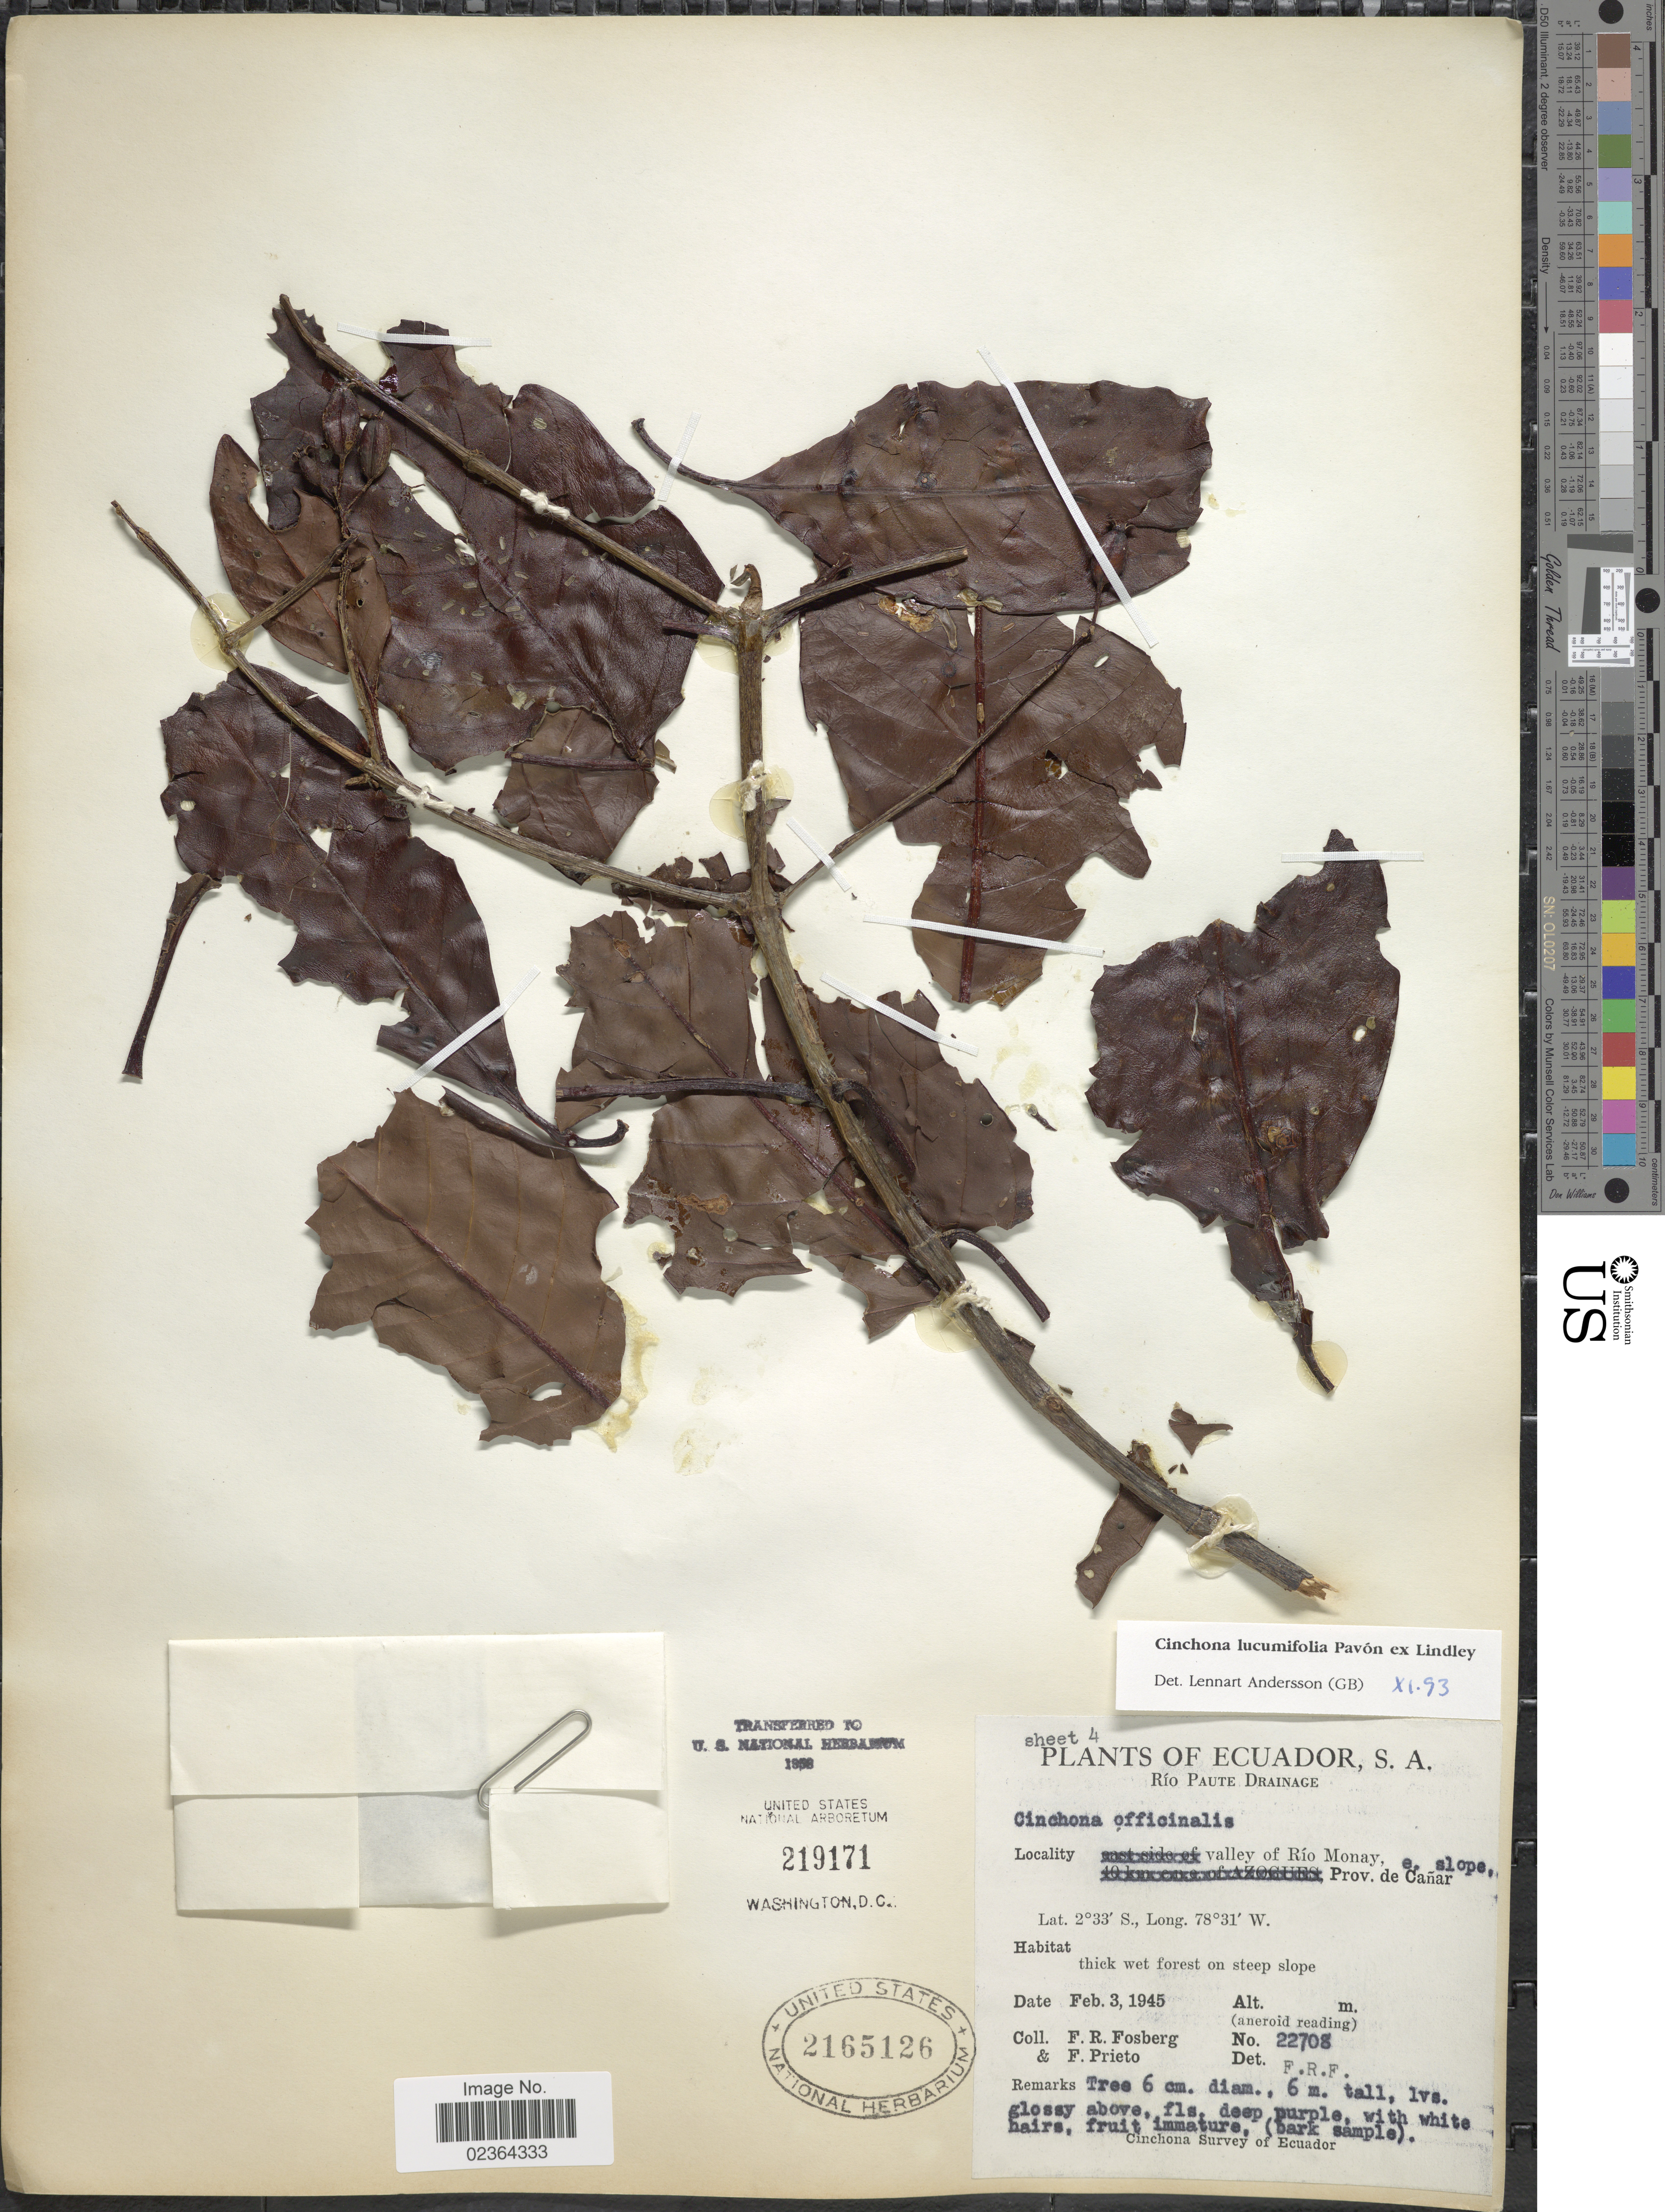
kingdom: Plantae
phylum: Tracheophyta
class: Magnoliopsida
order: Gentianales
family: Rubiaceae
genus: Cinchona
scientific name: Cinchona lucumifolia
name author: Pav. ex Lindl.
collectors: F. R. Fosberg & F. Prieto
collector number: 22708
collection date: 1945-02-03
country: Ecuador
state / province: Cañar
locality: Rio Paute Drainage, valley of Rio Monay, e. slope, Prov. de Canar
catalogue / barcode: US 2165126